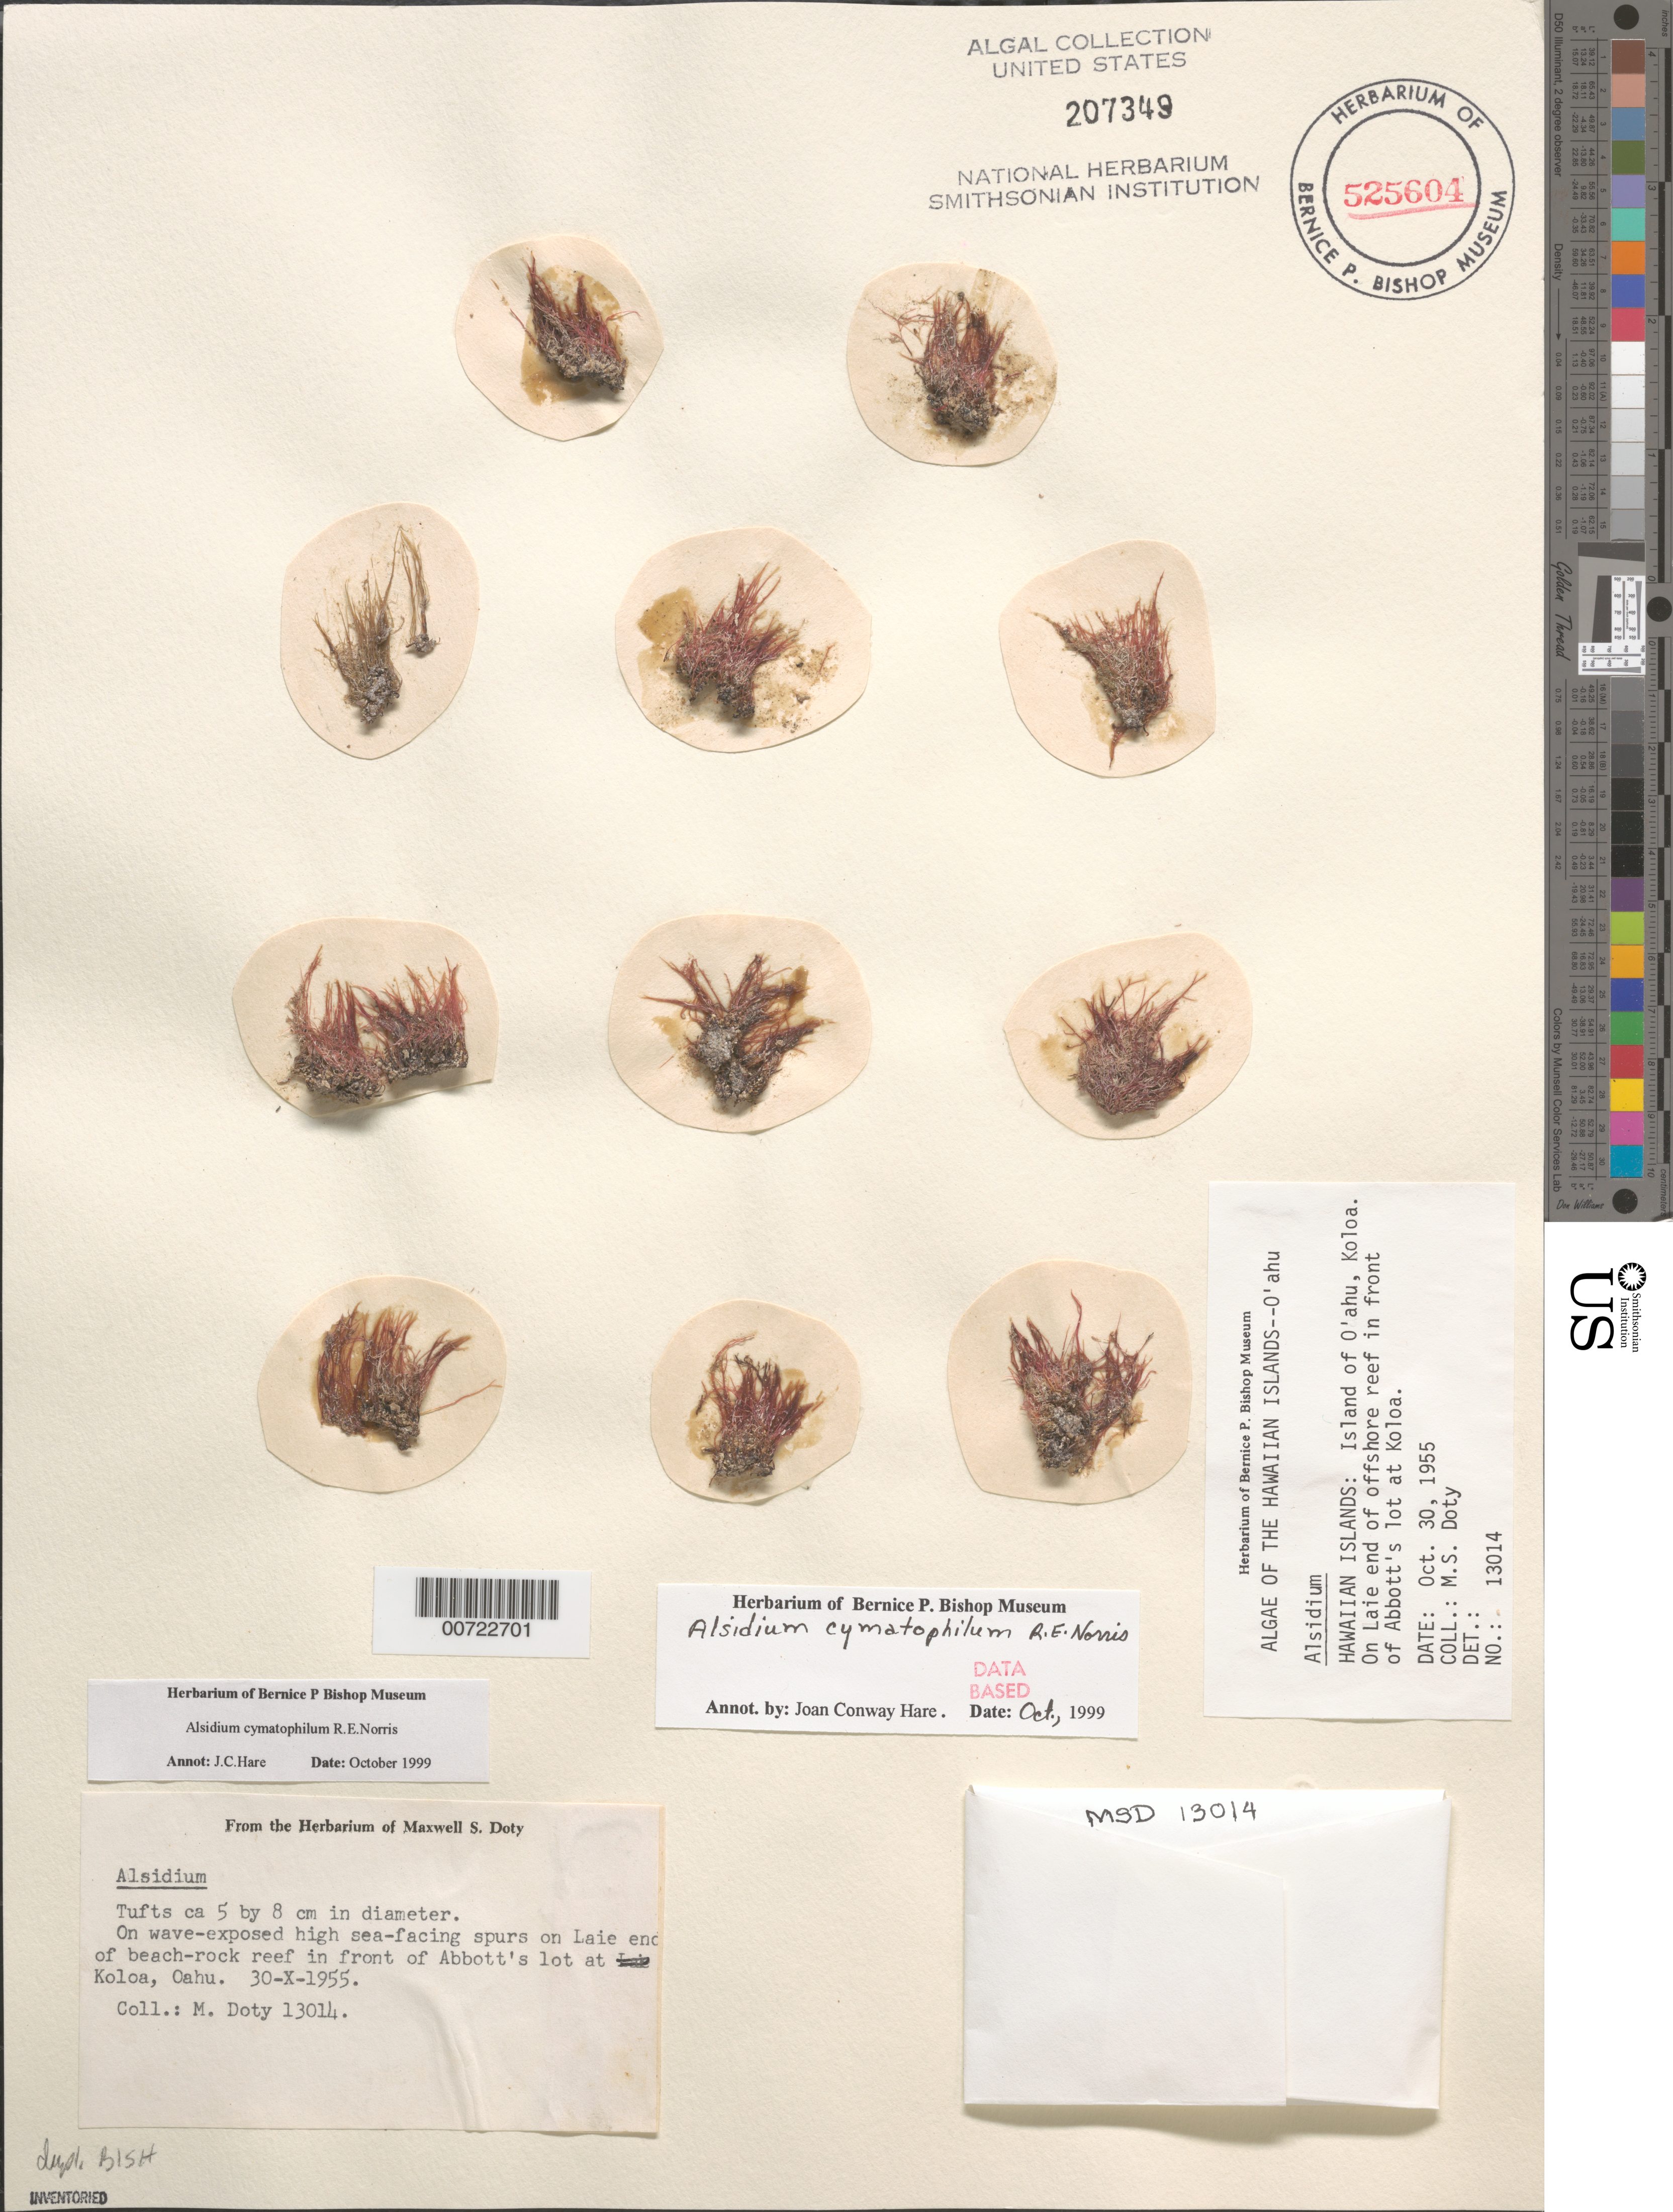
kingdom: Plantae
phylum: Rhodophyta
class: Florideophyceae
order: Ceramiales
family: Rhodomelaceae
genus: Digenea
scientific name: Digenea cymatophila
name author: (R.E. Norris) Diaz-Tapia & C.A. Maggs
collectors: M. S. Doty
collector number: MSD 13014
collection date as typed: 30 Oct 1955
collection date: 1955-10-30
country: United States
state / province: Hawaii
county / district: Honolulu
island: Oahu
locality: Koloa, Abbott's lot, at Laie end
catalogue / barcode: US 207349